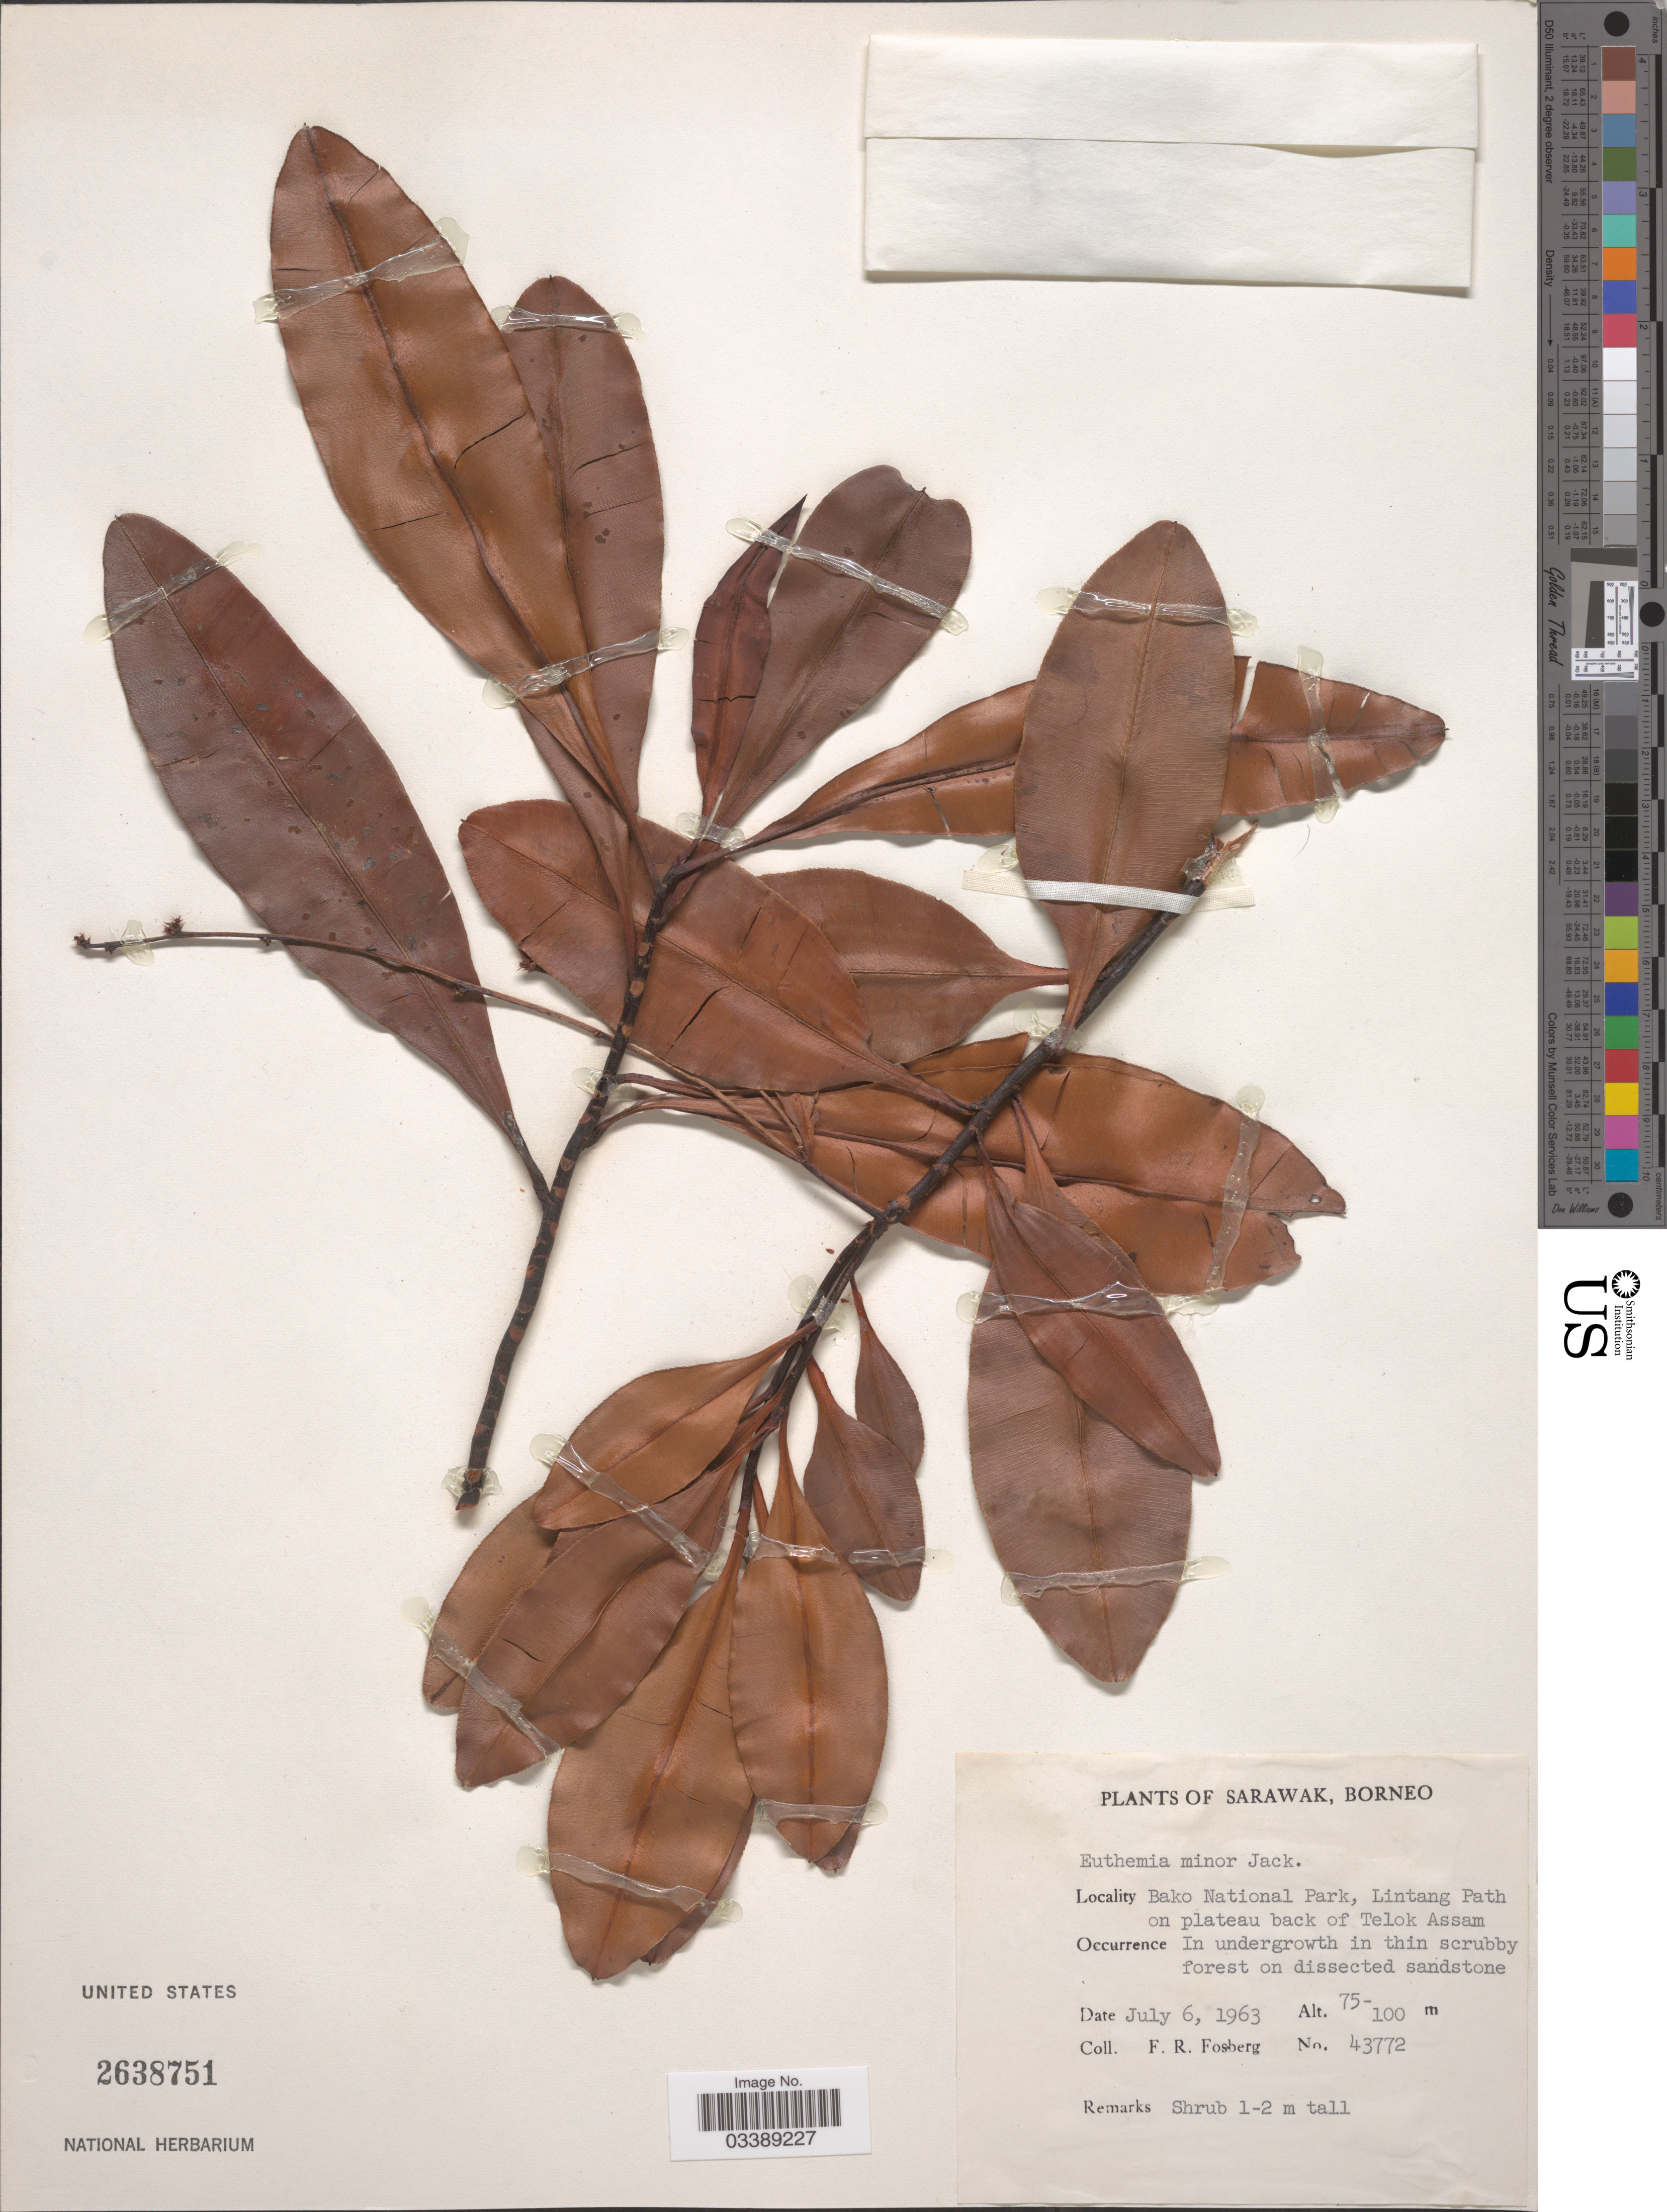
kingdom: Plantae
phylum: Tracheophyta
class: Magnoliopsida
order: Malpighiales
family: Ochnaceae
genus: Euthemis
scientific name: Euthemis minor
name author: Jack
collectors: F. R. Fosberg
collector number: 43772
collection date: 1963-07-06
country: Malaysia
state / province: Sarawak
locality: Borneo. Bako National Park, Lintang Path on plateau back of Telok Assam.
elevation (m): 75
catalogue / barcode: US 2638751